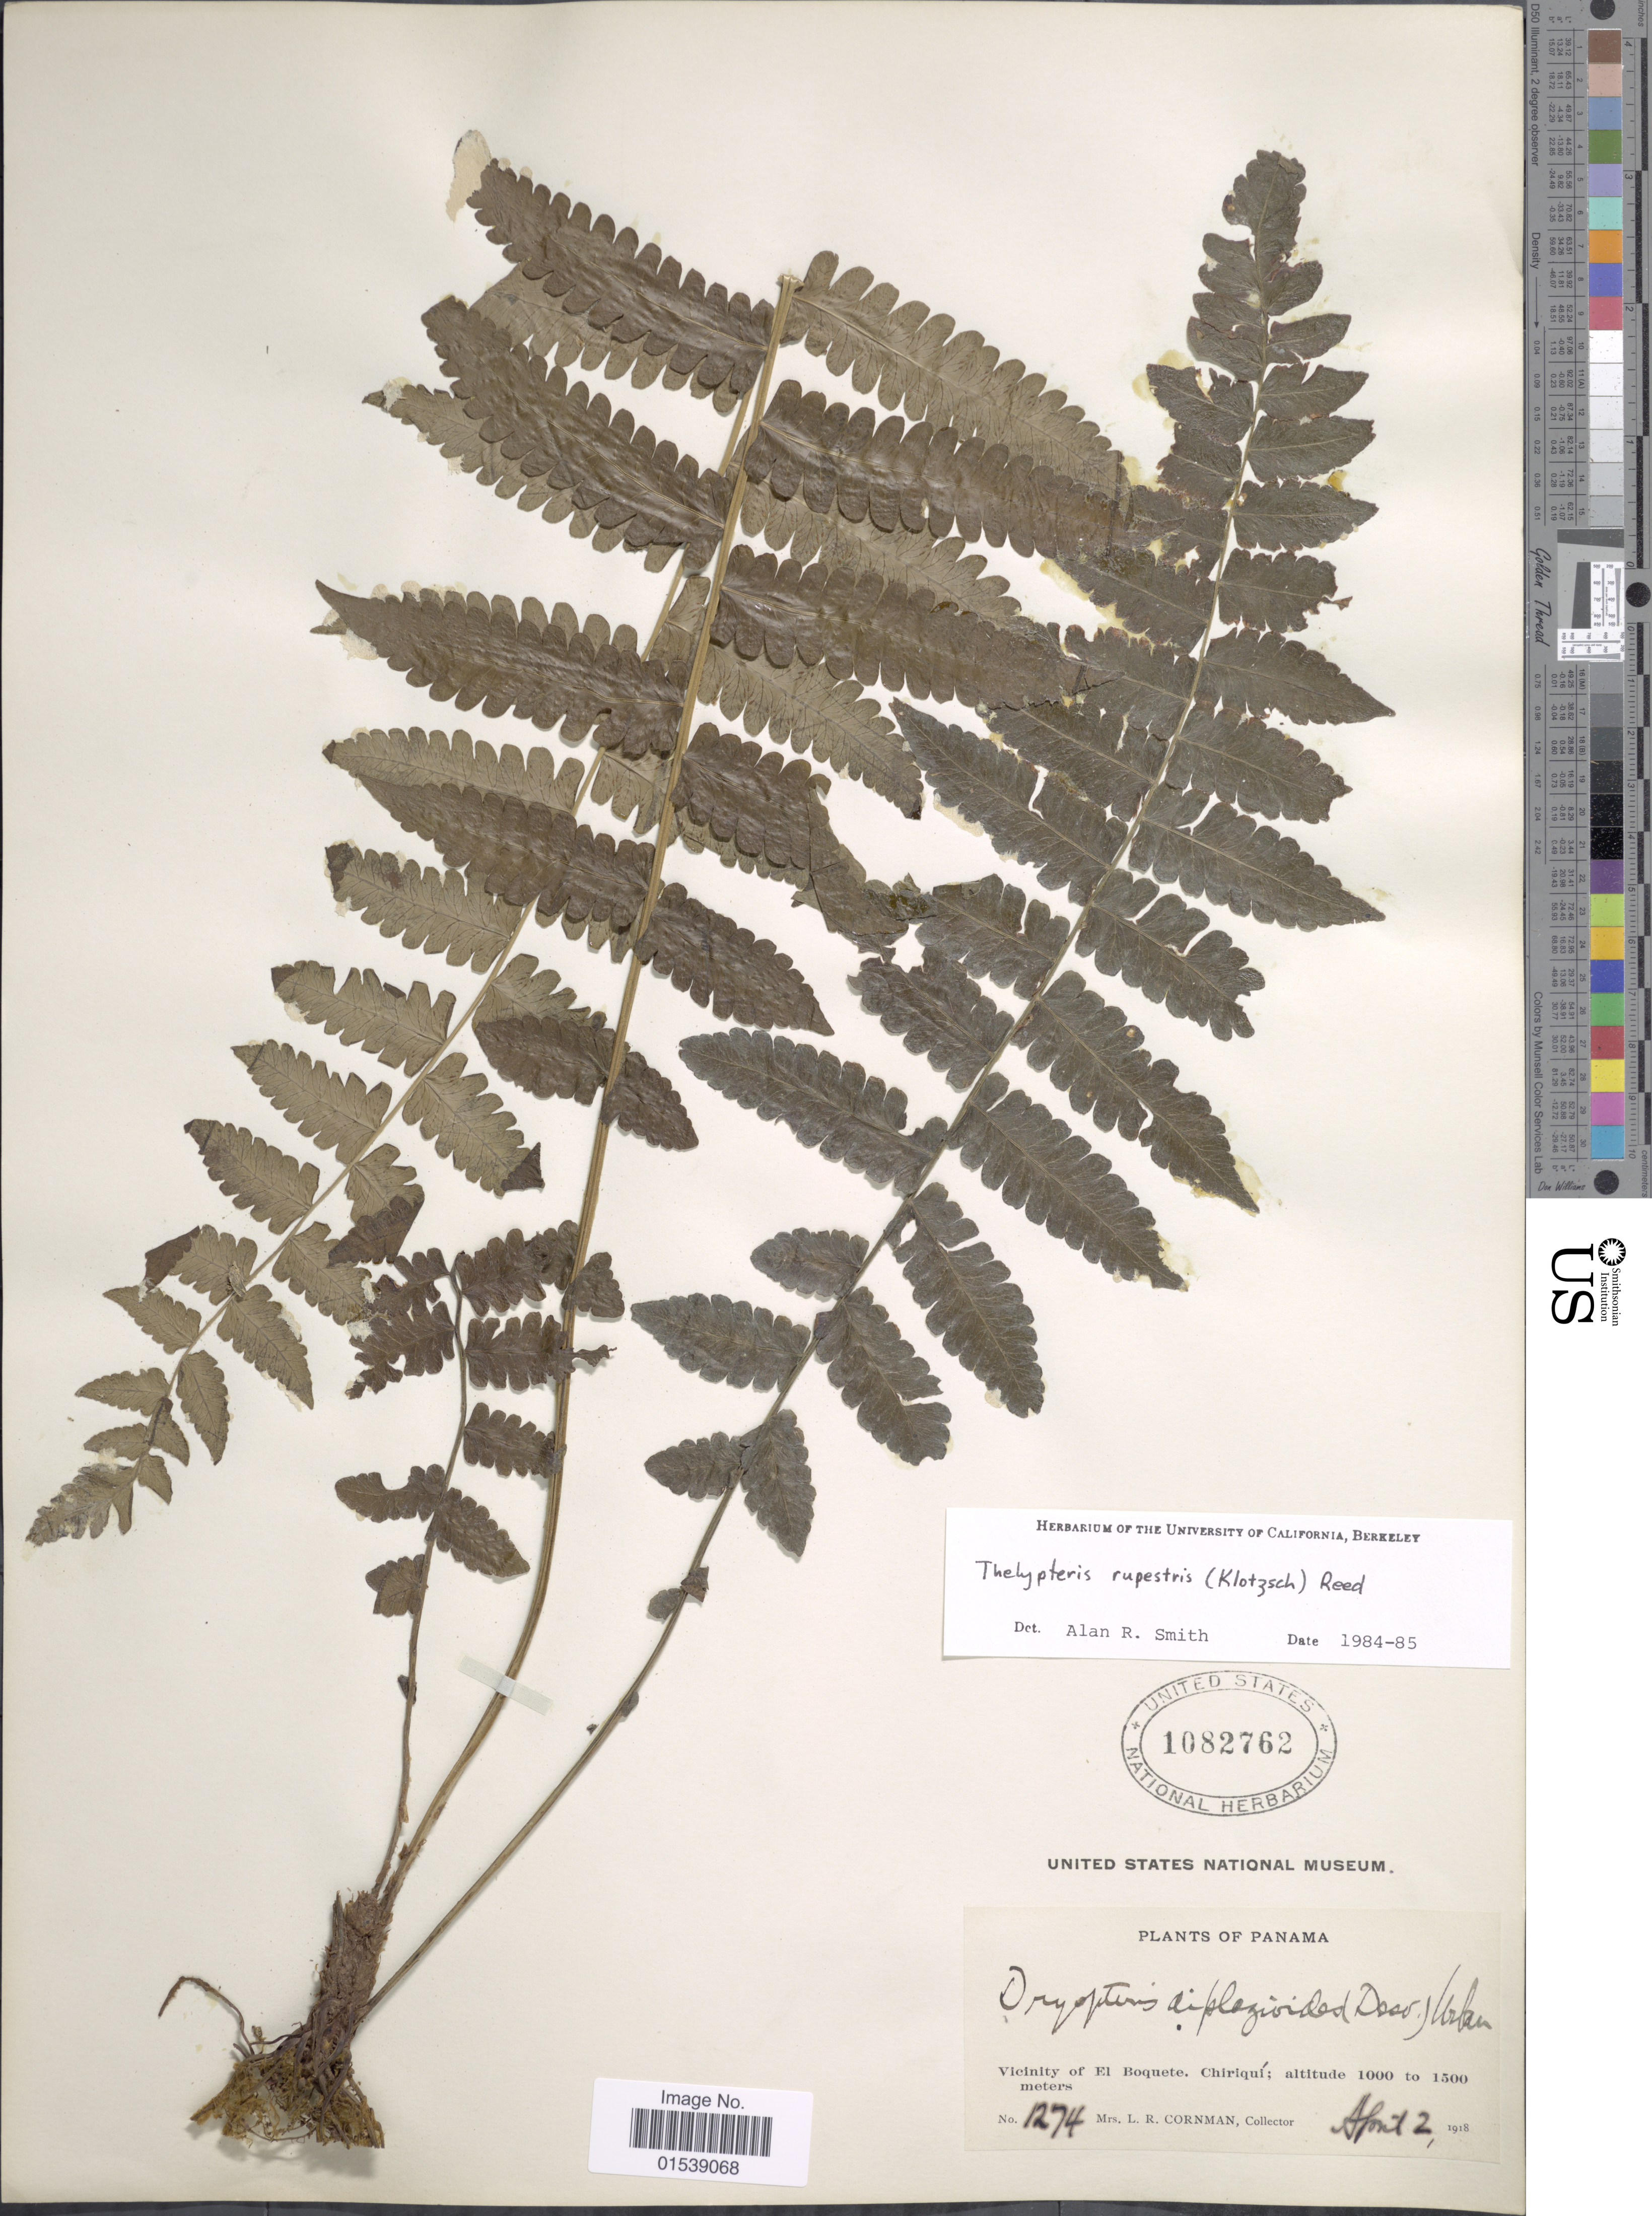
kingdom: Plantae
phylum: Tracheophyta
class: Polypodiopsida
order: Polypodiales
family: Thelypteridaceae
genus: Amauropelta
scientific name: Amauropelta rupestris (Klotzsch) comb. nov., ined 2015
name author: (Klotzsch)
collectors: L. Cornman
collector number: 1274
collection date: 1918-04-02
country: Panama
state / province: Chiriqui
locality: Vicinity of El Boquete, Chiriqui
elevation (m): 1000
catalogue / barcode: US 1082762